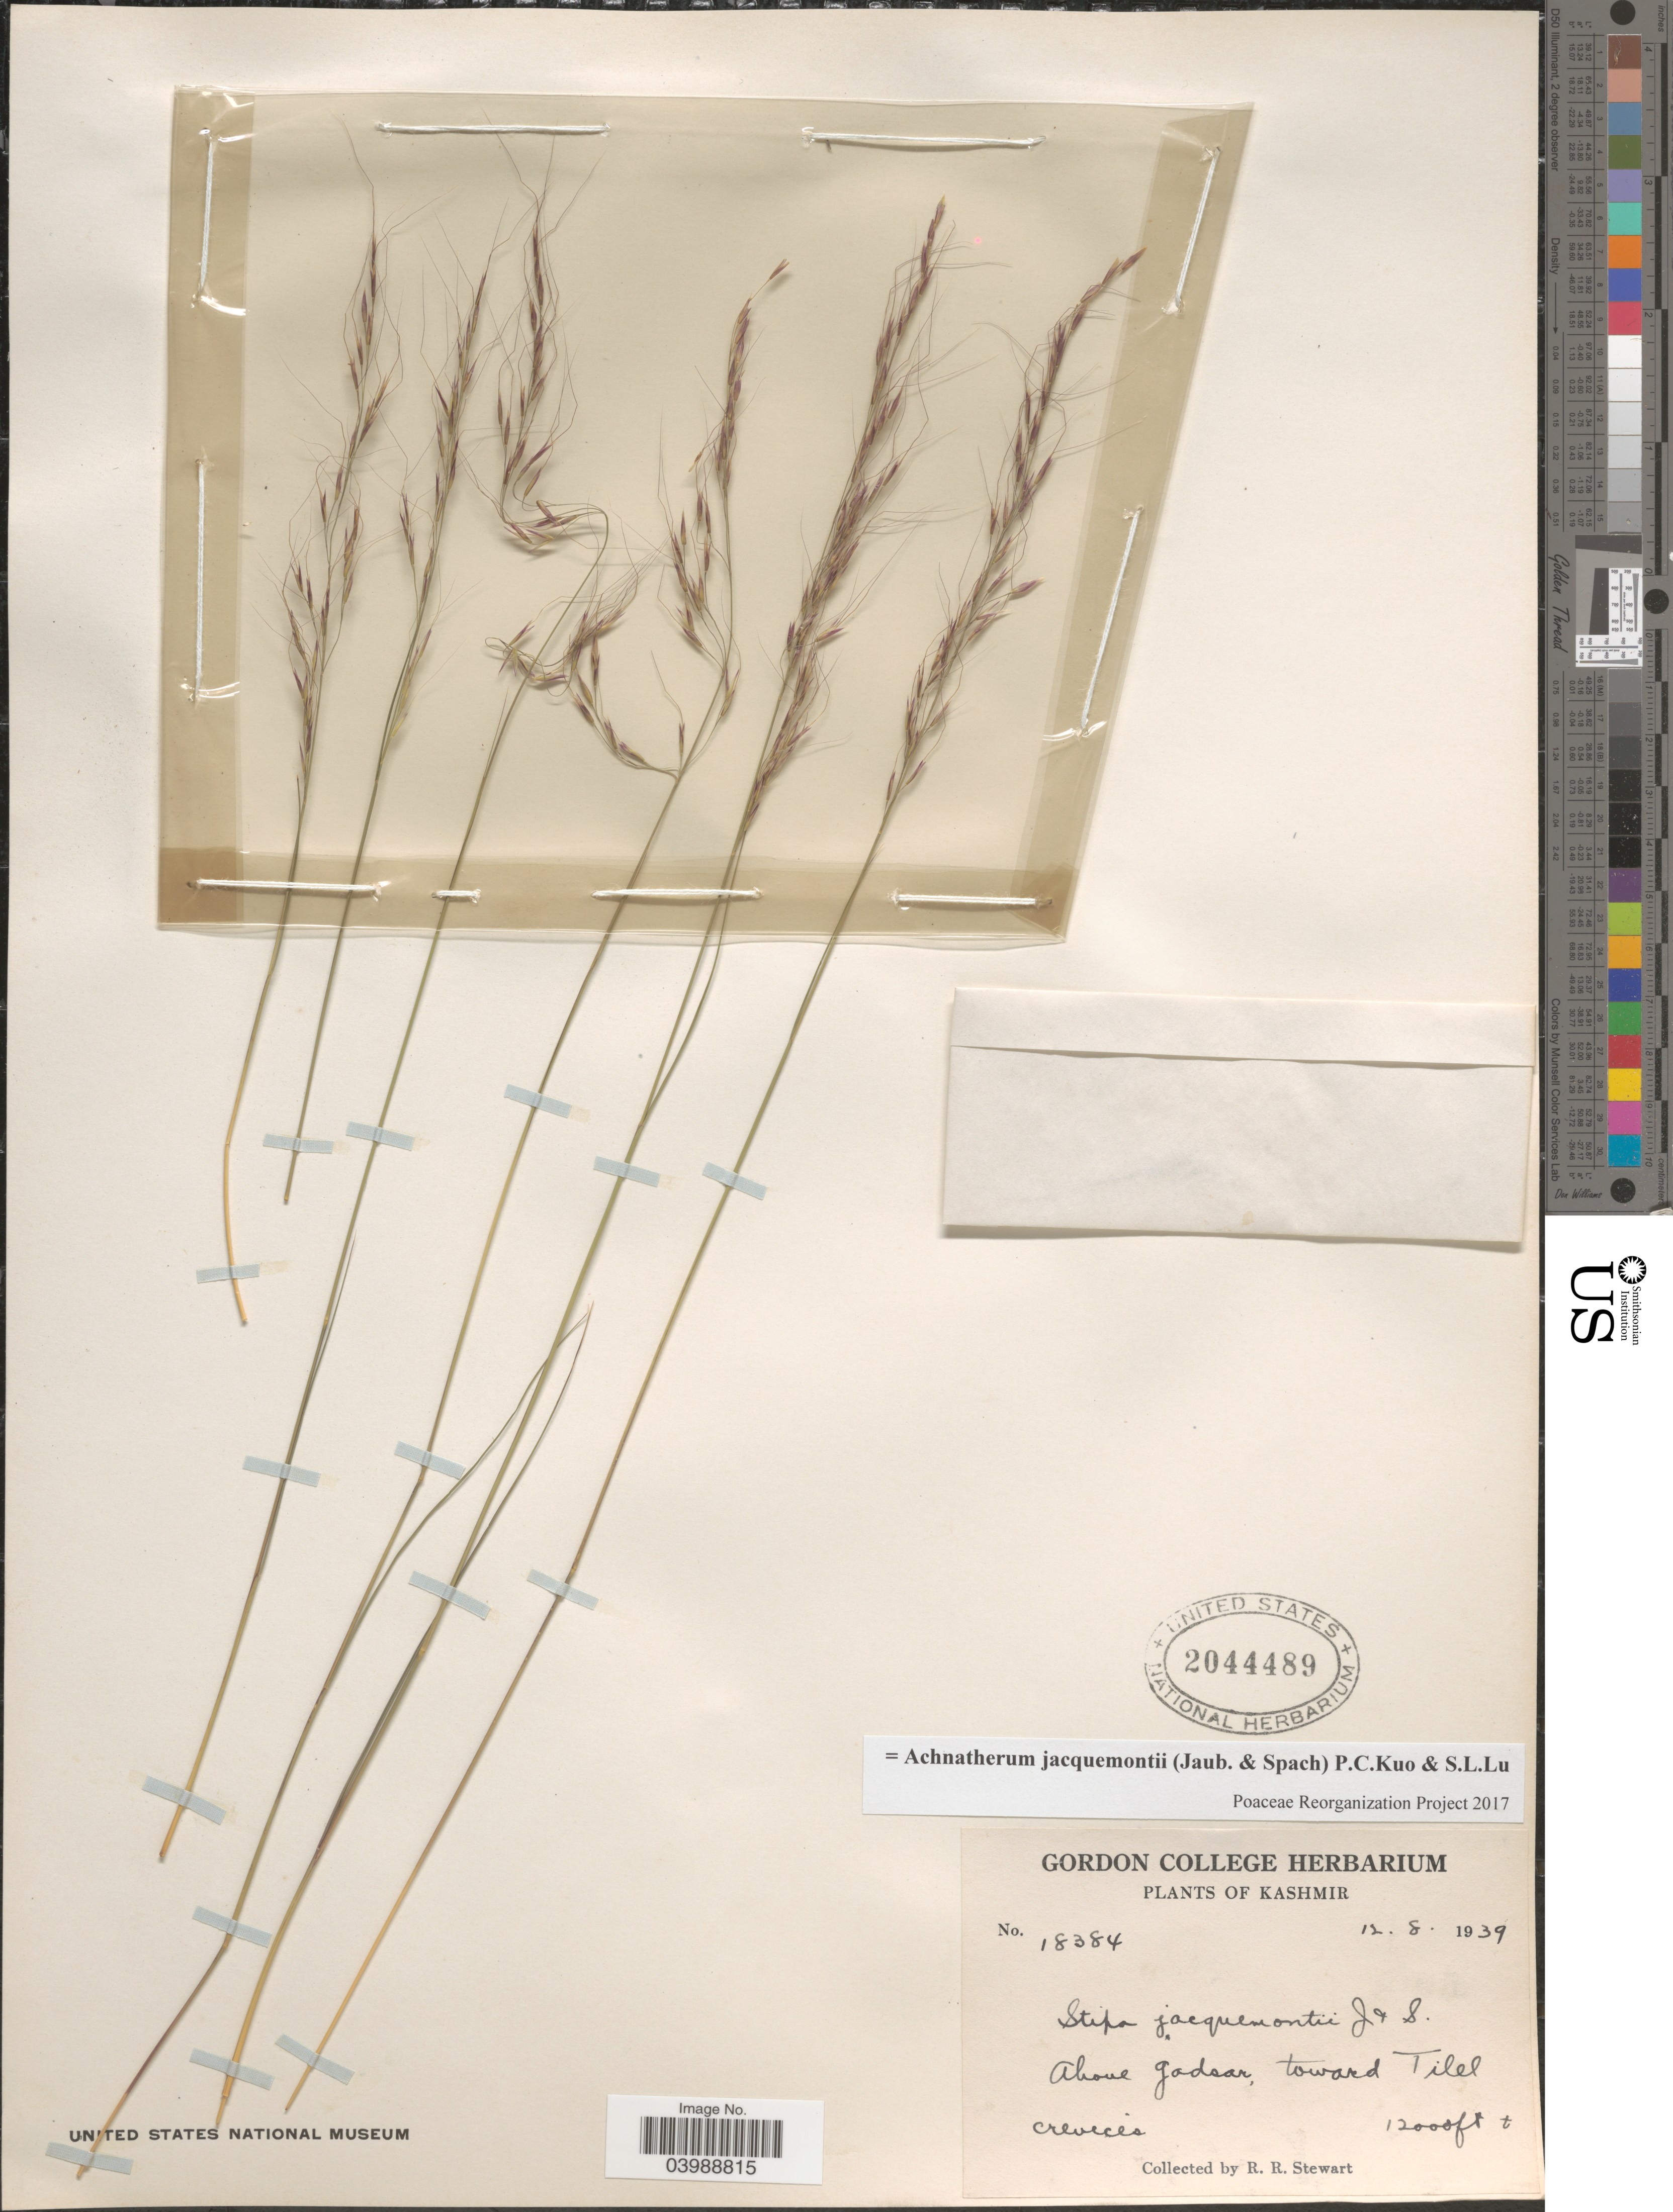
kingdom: Plantae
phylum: Tracheophyta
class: Liliopsida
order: Poales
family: Poaceae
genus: Achnatherum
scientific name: Achnatherum jacquemontii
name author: (Jaub.) P.C. Kuo & S.L. Lu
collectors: R. Stewart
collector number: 18384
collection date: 1939-08-12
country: India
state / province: Jammu and Kashmir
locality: Kashmir. Above Gadsar, toward Tilel crevices.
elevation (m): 3658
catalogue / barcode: US 2044489